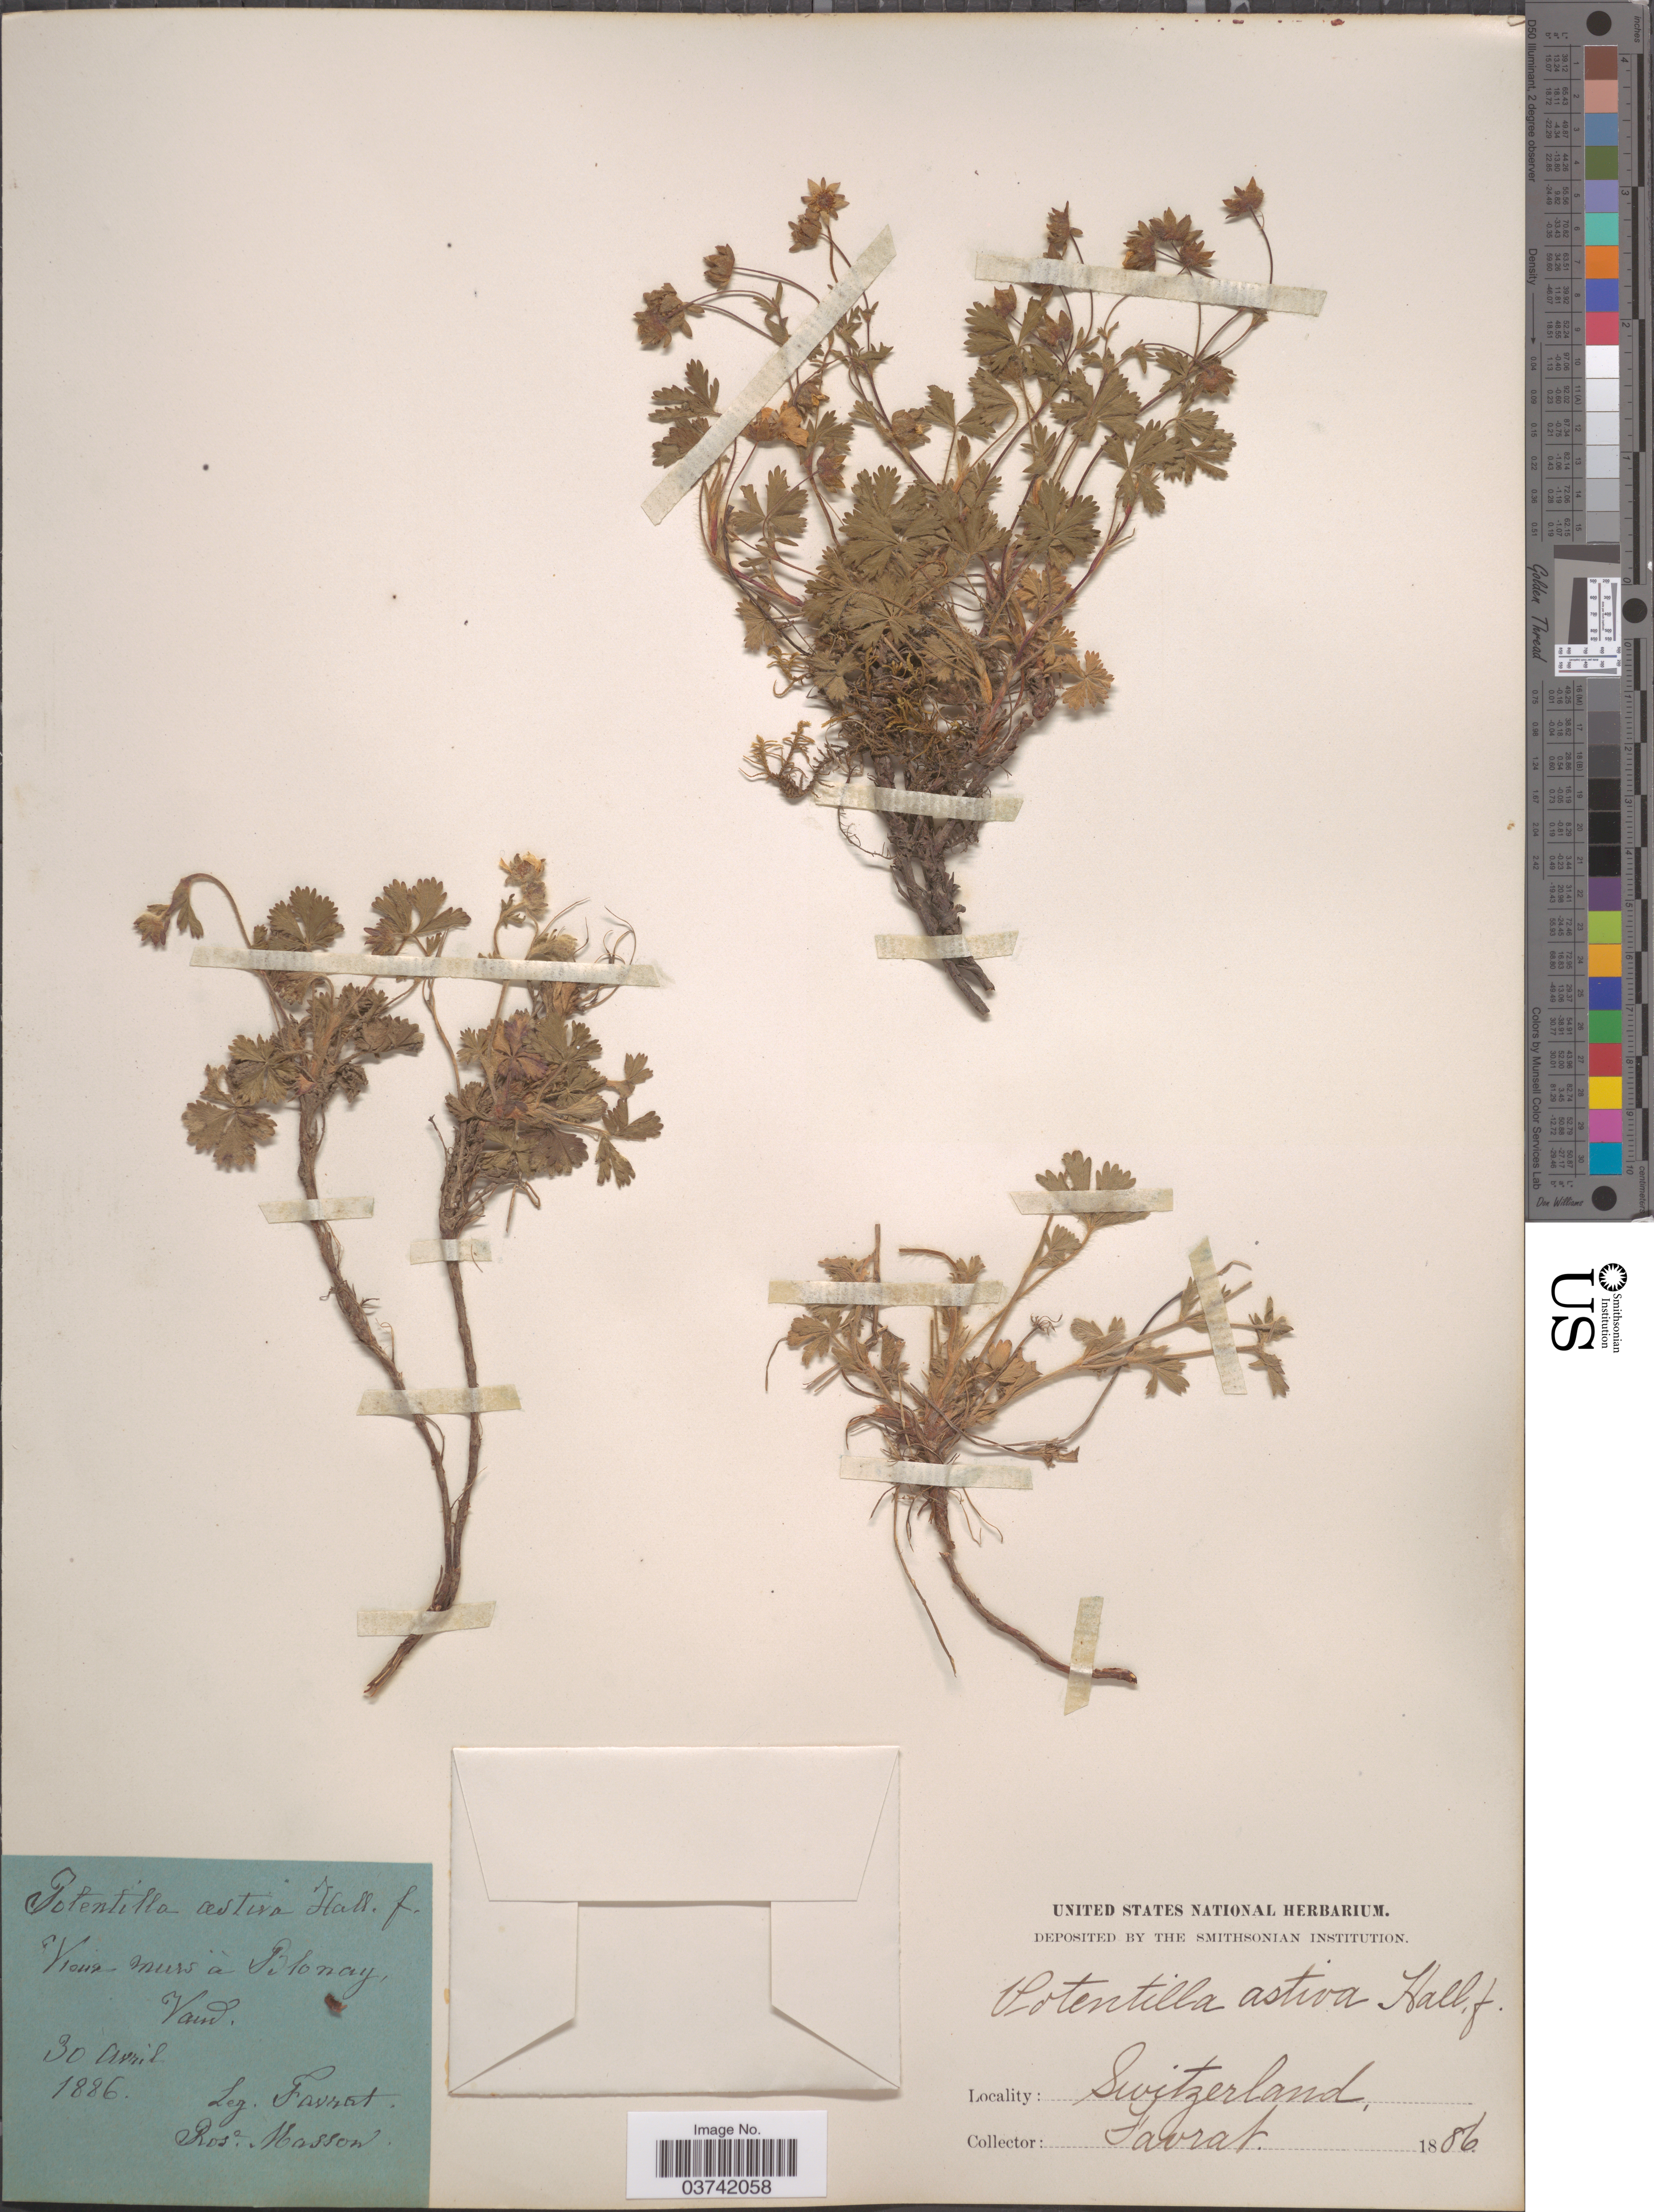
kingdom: Plantae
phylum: Tracheophyta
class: Magnoliopsida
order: Rosales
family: Rosaceae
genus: Potentilla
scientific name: Potentilla aestiva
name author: Haller f.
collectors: L. Favrat & R. Masson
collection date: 1886-04-30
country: Switzerland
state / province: Vaud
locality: Vieux murs à Blonay.